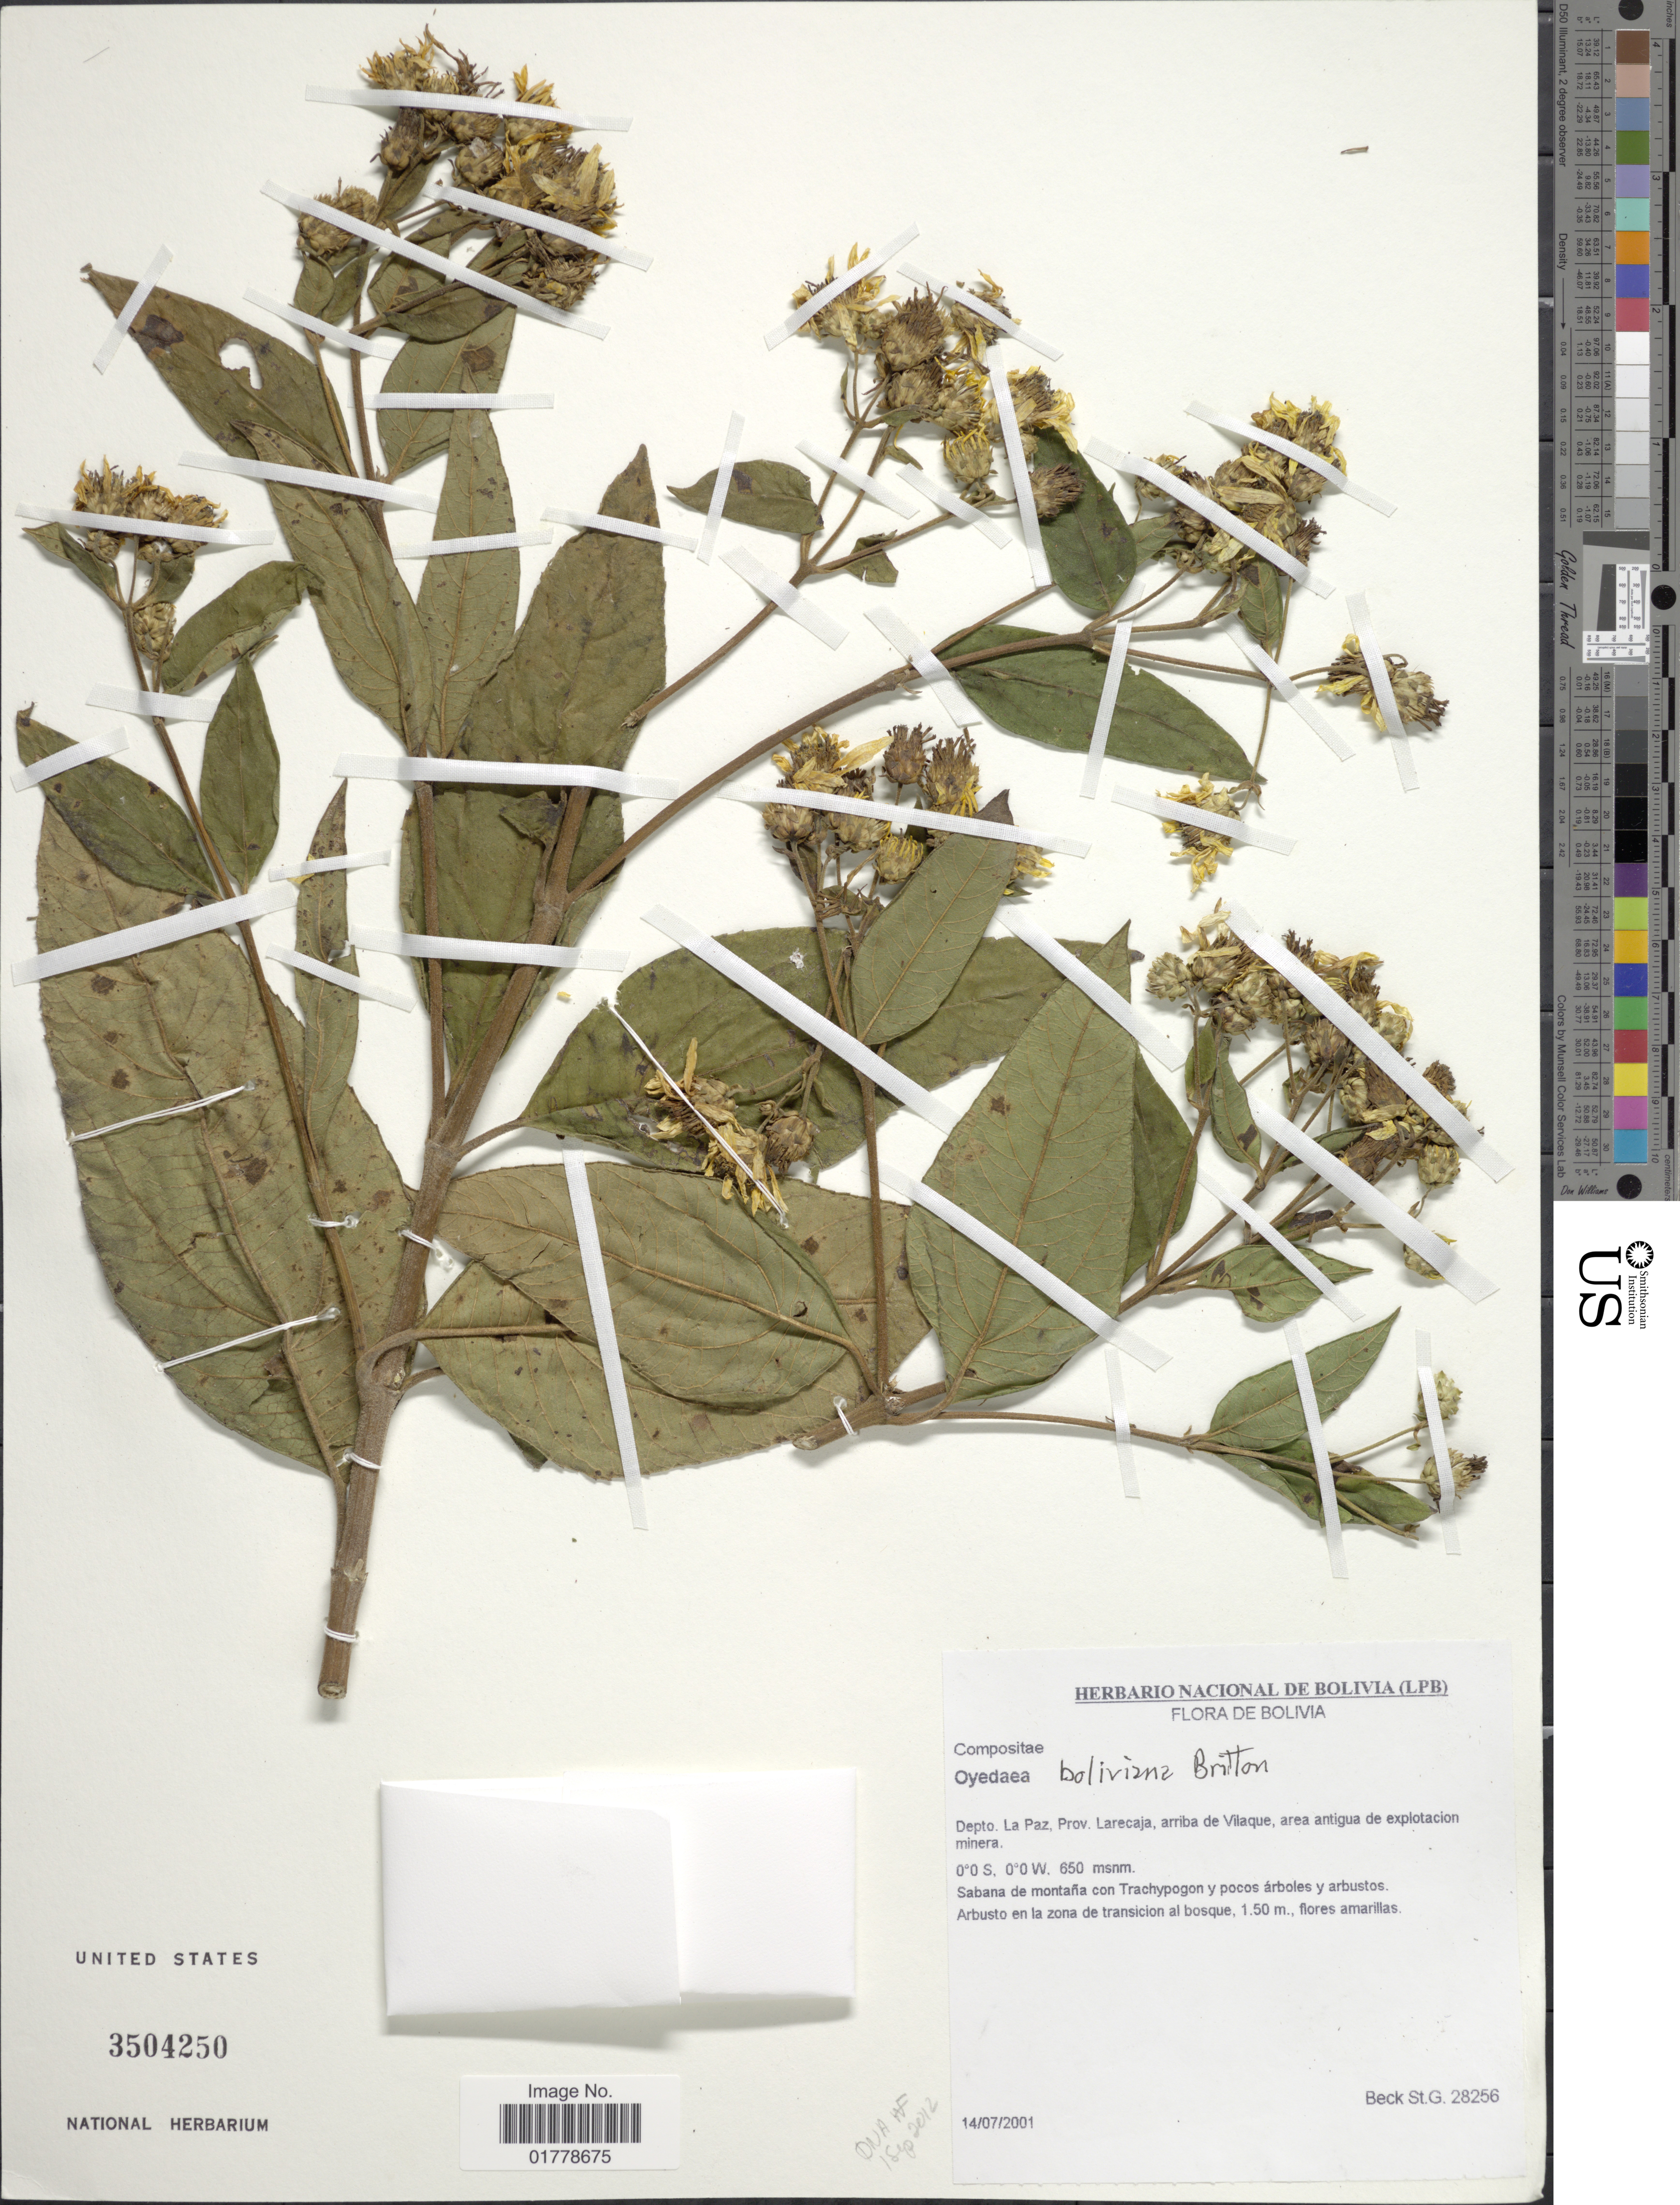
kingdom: Plantae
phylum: Tracheophyta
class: Magnoliopsida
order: Asterales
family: Asteraceae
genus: Oyedaea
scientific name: Oyedaea boliviana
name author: Britton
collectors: S. G. Beck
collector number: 28256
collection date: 2001-07-14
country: Bolivia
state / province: La Paz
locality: Depto. La Paz, Prov. Larecaja, arriba de Vilaque, area antigua de explotacion minera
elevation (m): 650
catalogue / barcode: US 3504250